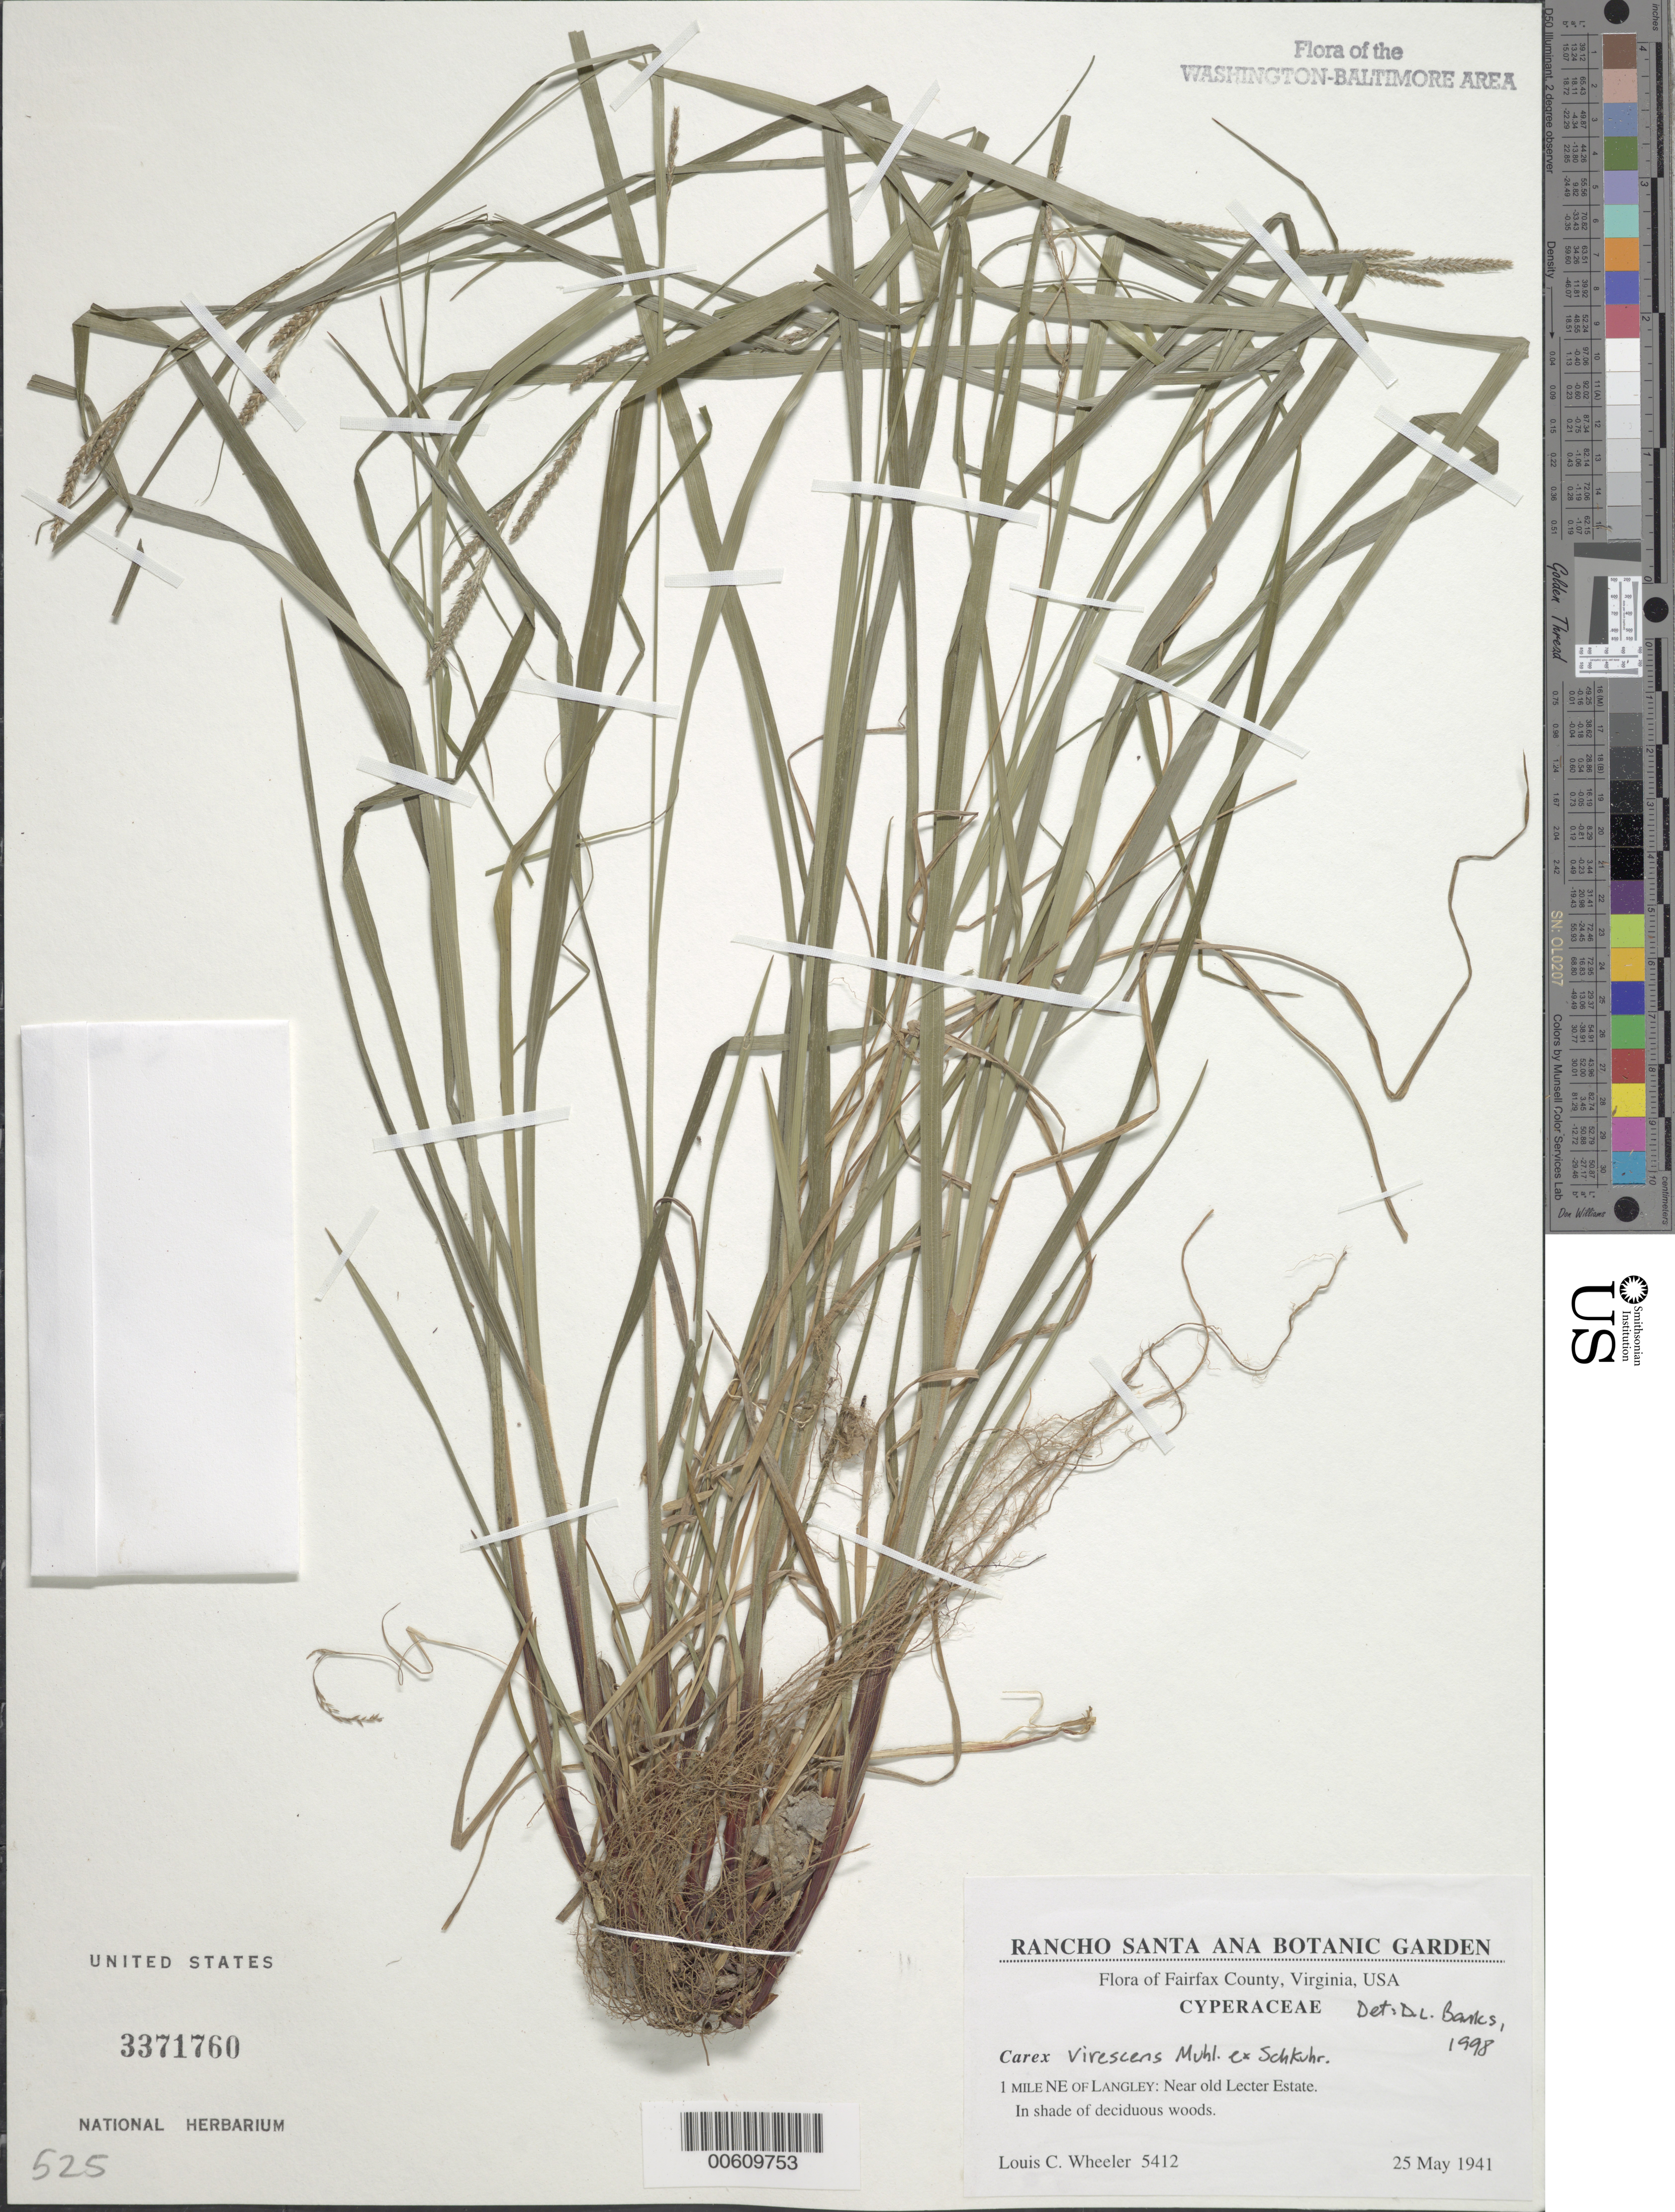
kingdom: Plantae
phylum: Tracheophyta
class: Liliopsida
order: Poales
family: Cyperaceae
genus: Carex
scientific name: Carex virescens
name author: Muhl. ex Willd.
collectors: L. C. Wheeler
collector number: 5412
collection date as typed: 25 May 1941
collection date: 1941-05-25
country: United States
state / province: Virginia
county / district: Fairfax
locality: N of Langley, near Old Lecter Estate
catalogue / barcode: US 3371760